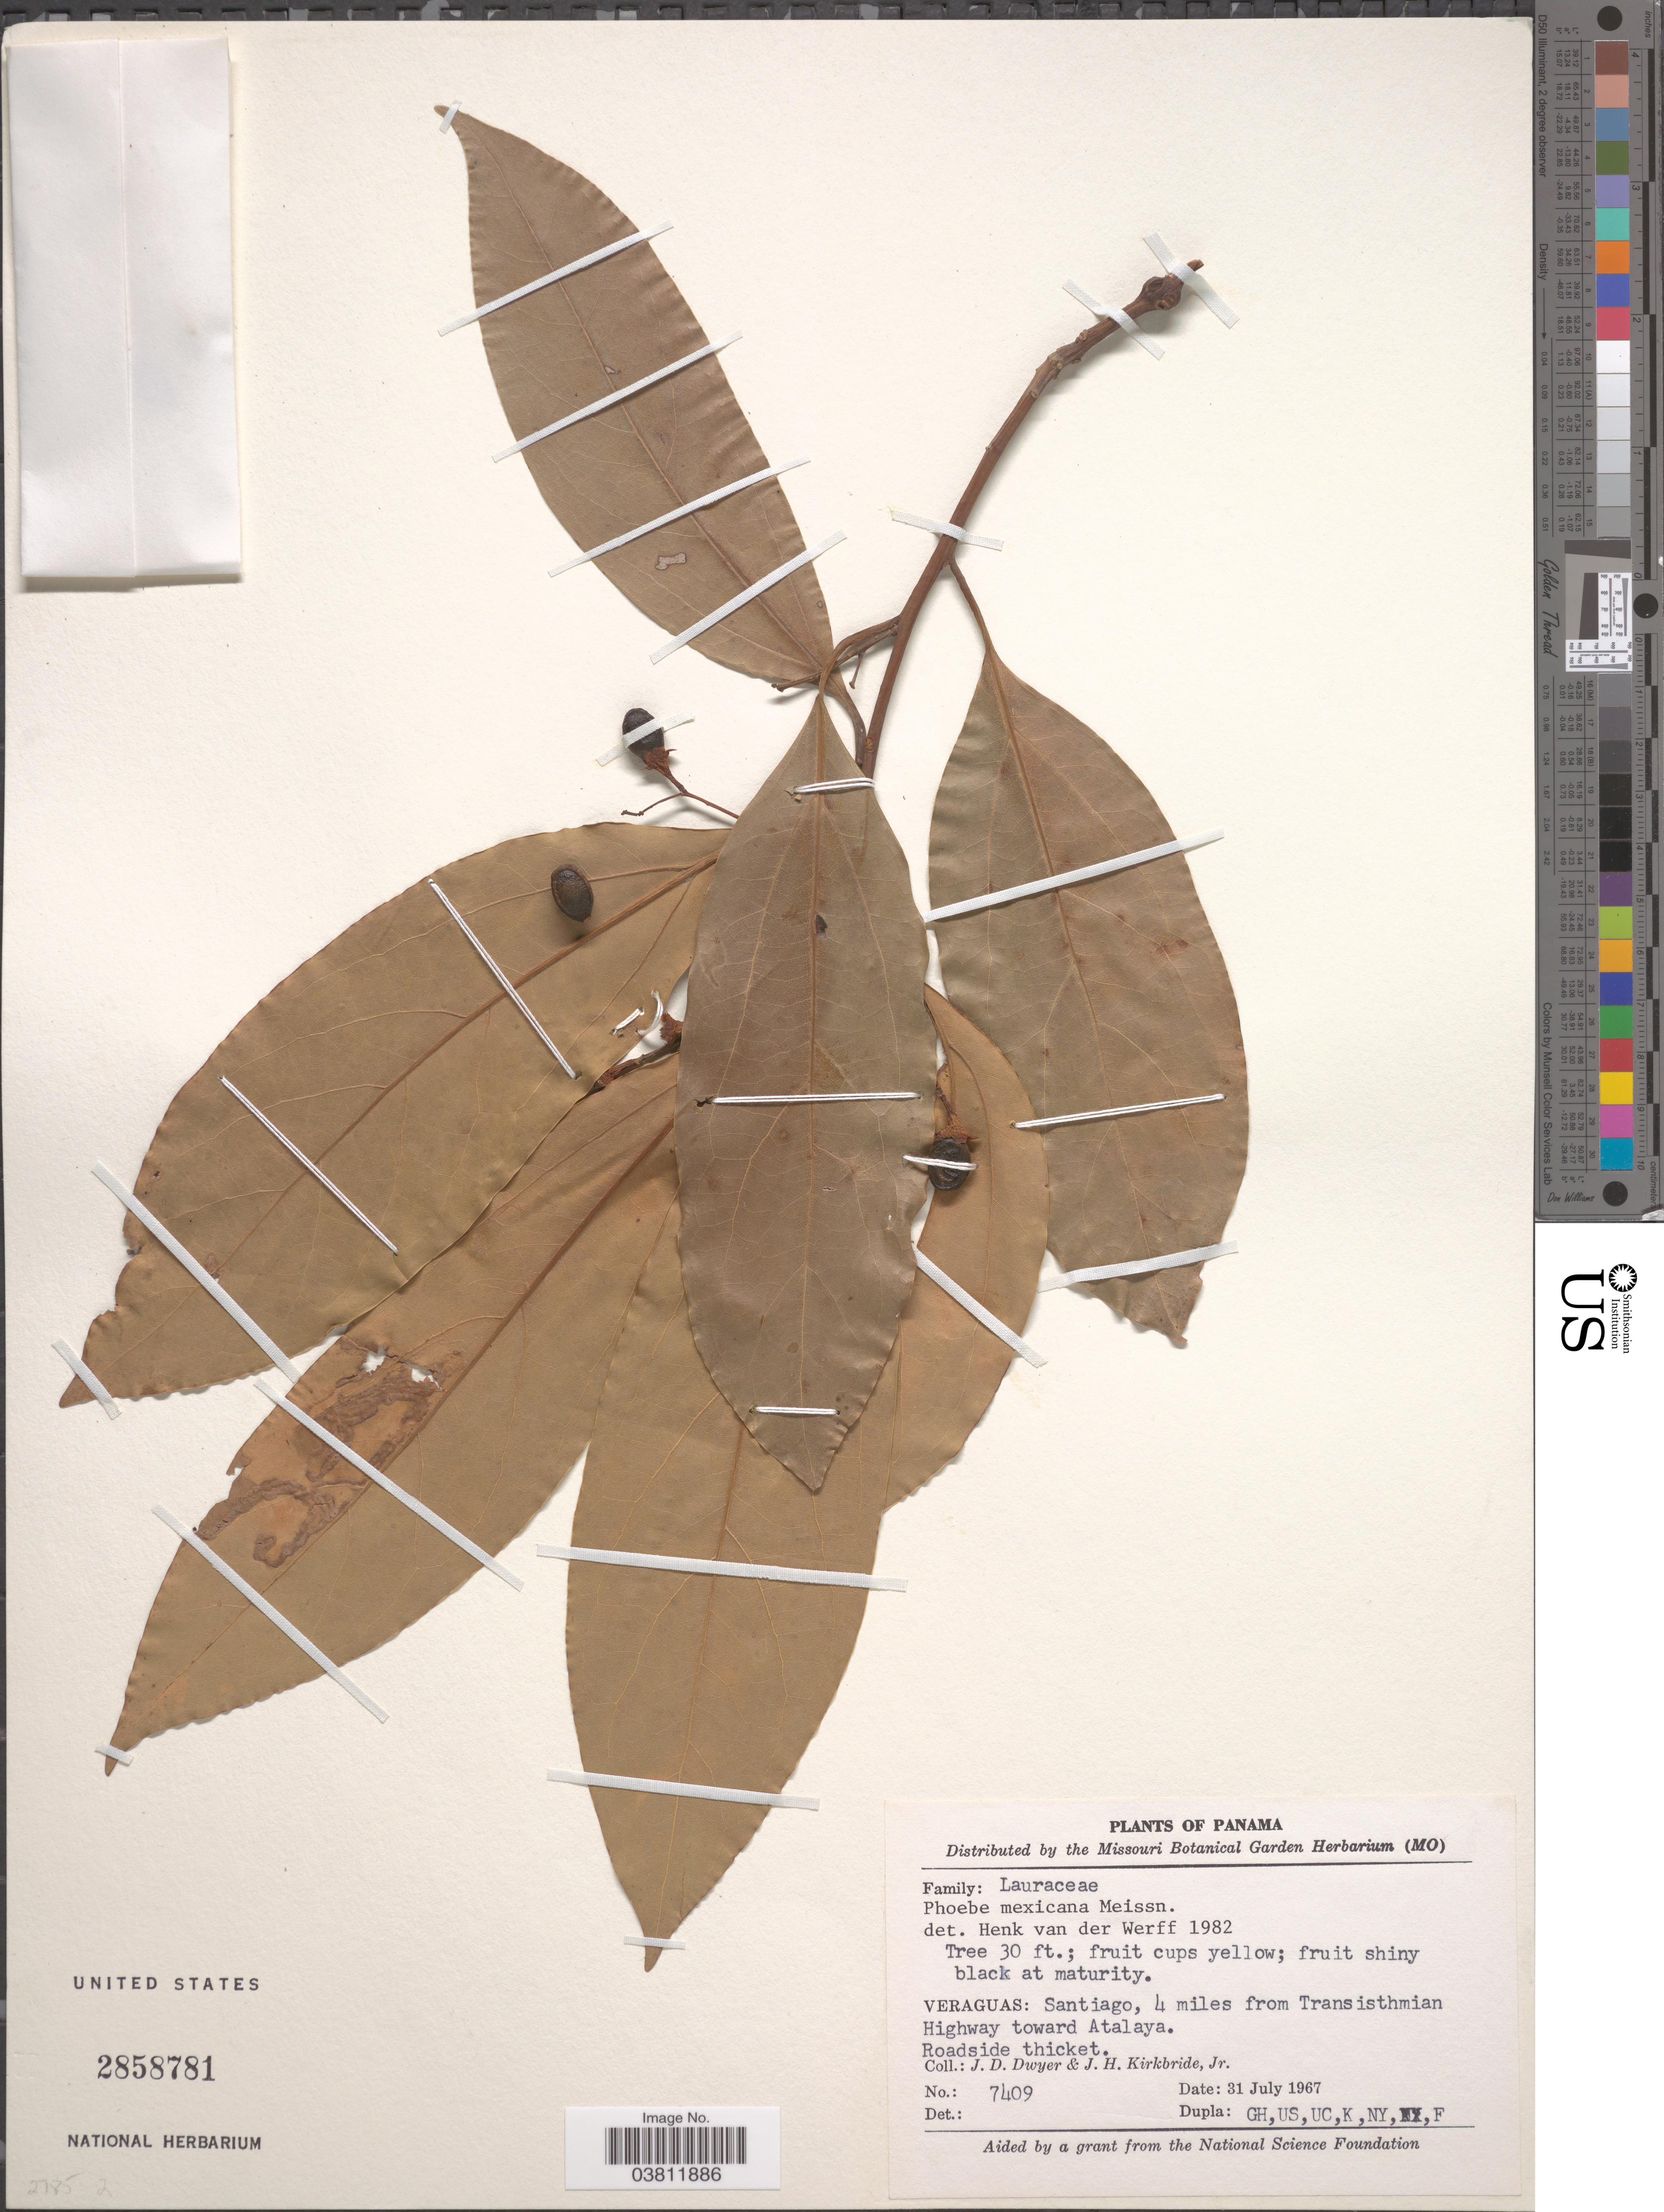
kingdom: Plantae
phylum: Tracheophyta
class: Magnoliopsida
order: Laurales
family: Lauraceae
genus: Phoebe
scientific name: Phoebe mexicana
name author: Meisn.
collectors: J. D. Dwyer & J. H. Kirkbride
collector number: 7409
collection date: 1967-07-31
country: Panama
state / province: Veraguas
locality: Santiago, 4 miles from Transisthmian Highway toward Atalaya.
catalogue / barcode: US 2858781